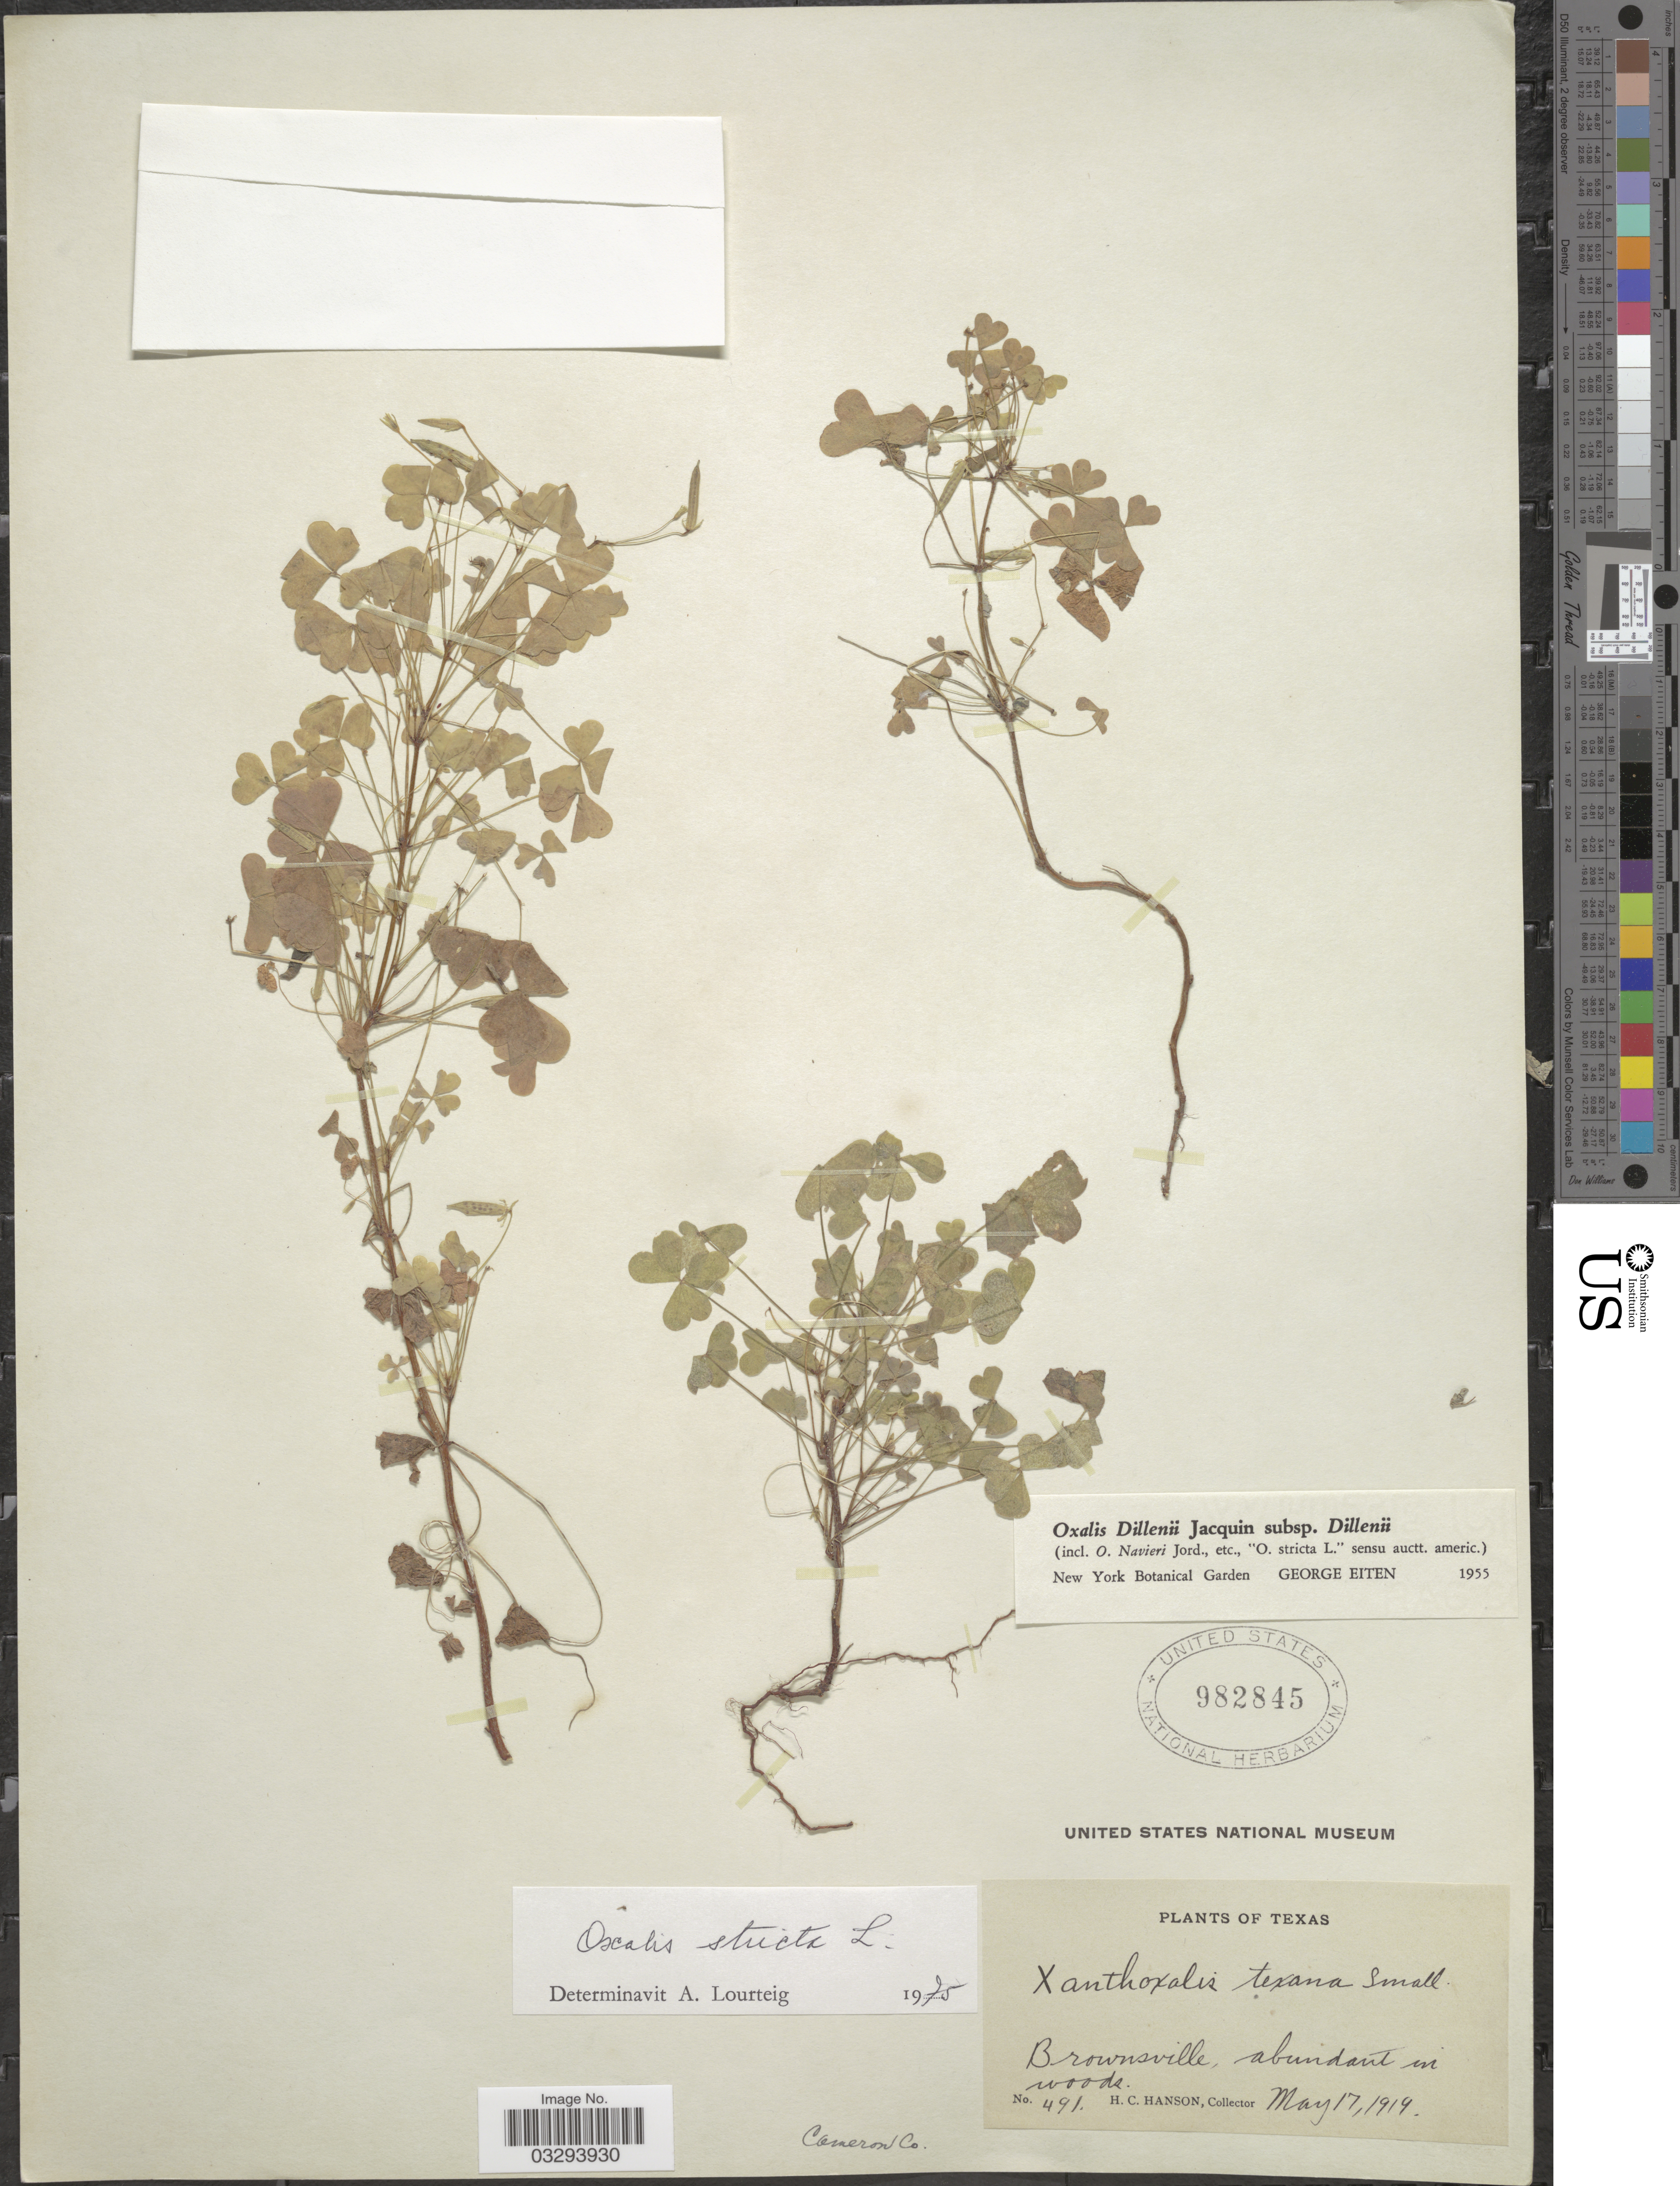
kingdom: Plantae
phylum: Tracheophyta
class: Magnoliopsida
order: Oxalidales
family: Oxalidaceae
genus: Oxalis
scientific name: Oxalis stricta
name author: L.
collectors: H. Hanson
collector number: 491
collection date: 1919-05-17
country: United States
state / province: Texas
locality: Brownsville, abundant in woods. Cameron Co.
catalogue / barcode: US 982845